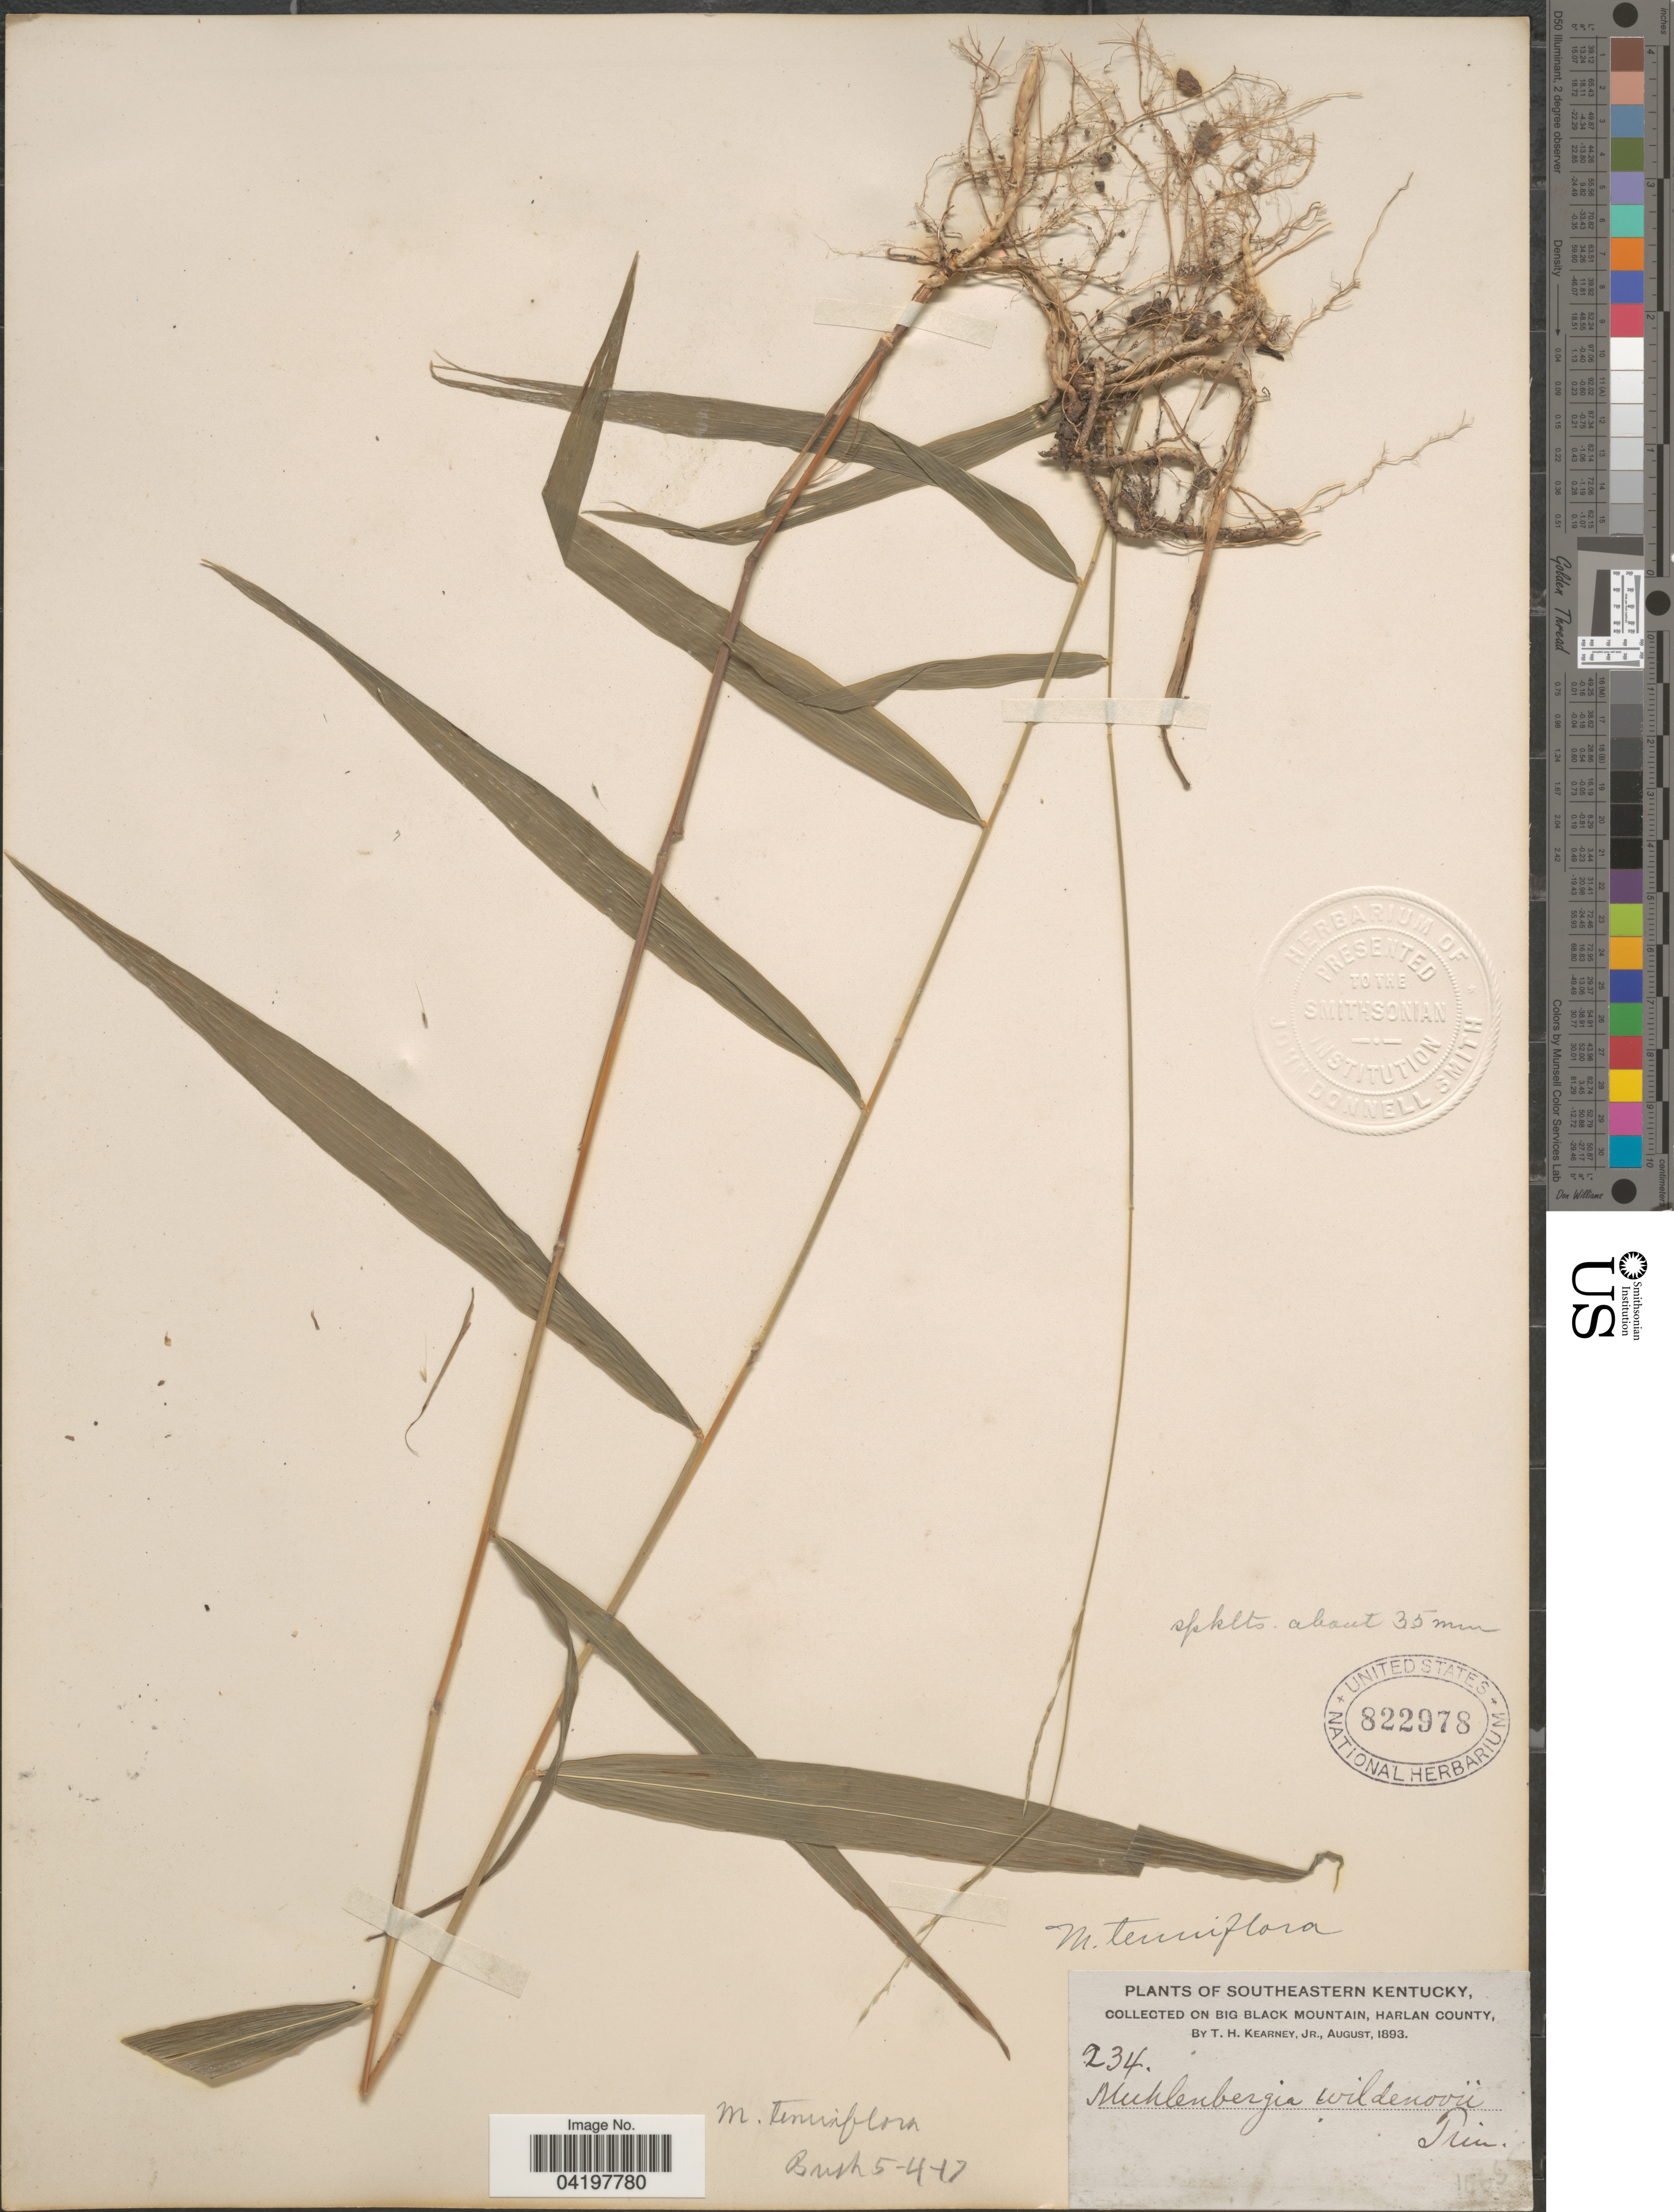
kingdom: Plantae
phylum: Tracheophyta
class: Liliopsida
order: Poales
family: Poaceae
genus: Muhlenbergia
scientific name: Muhlenbergia tenuiflora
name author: (Willd.) Britton, Stearns & Poggenb.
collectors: T. H. Kearney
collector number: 234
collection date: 1893-08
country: United States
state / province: Kentucky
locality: Southeastern Kentucky. On Big Black Mountain, Harlan County.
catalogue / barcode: US 822978